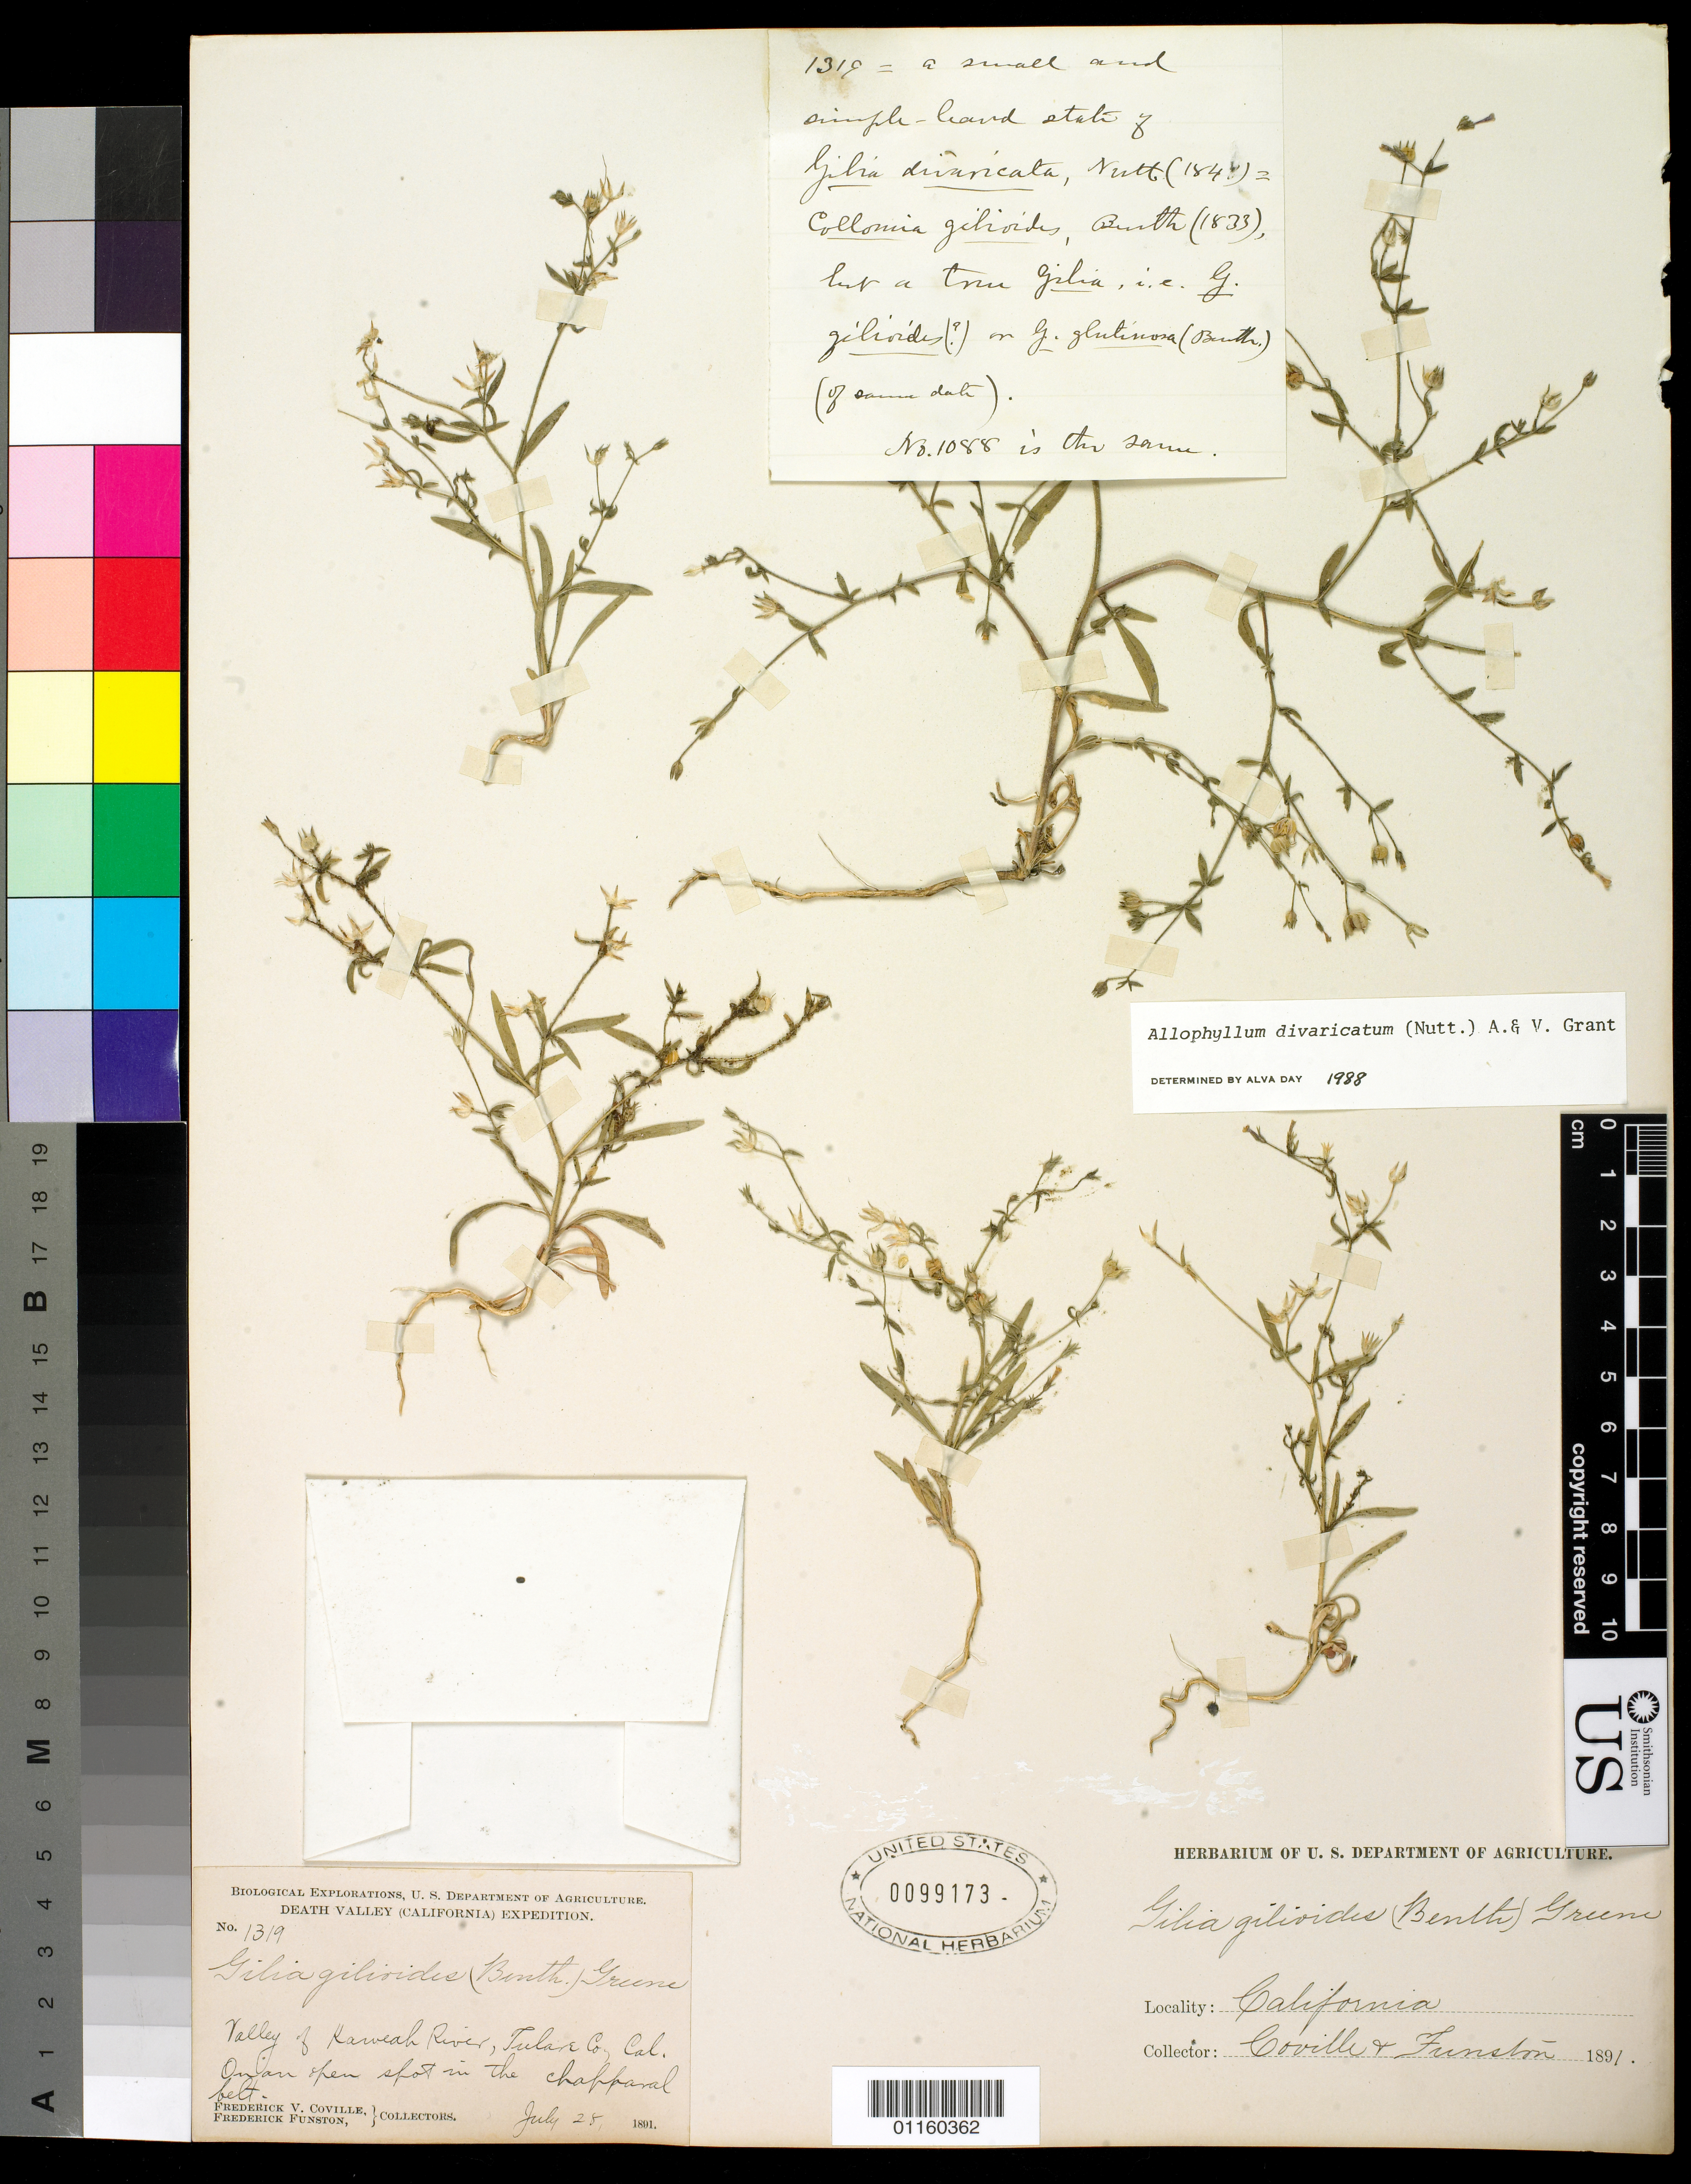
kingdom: Plantae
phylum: Tracheophyta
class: Magnoliopsida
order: Ericales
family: Polemoniaceae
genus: Allophyllum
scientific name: Allophyllum divaricatum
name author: (Nutt.) A.D. Grant & V.E. Grant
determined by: Day, A.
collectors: F. V. Coville & F. Funston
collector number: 1319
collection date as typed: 28 Jul 1891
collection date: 1891-07-28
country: United States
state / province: California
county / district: Tulare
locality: Valley of Kaweah River. On an open spot in the chaparral belt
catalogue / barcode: US 99173